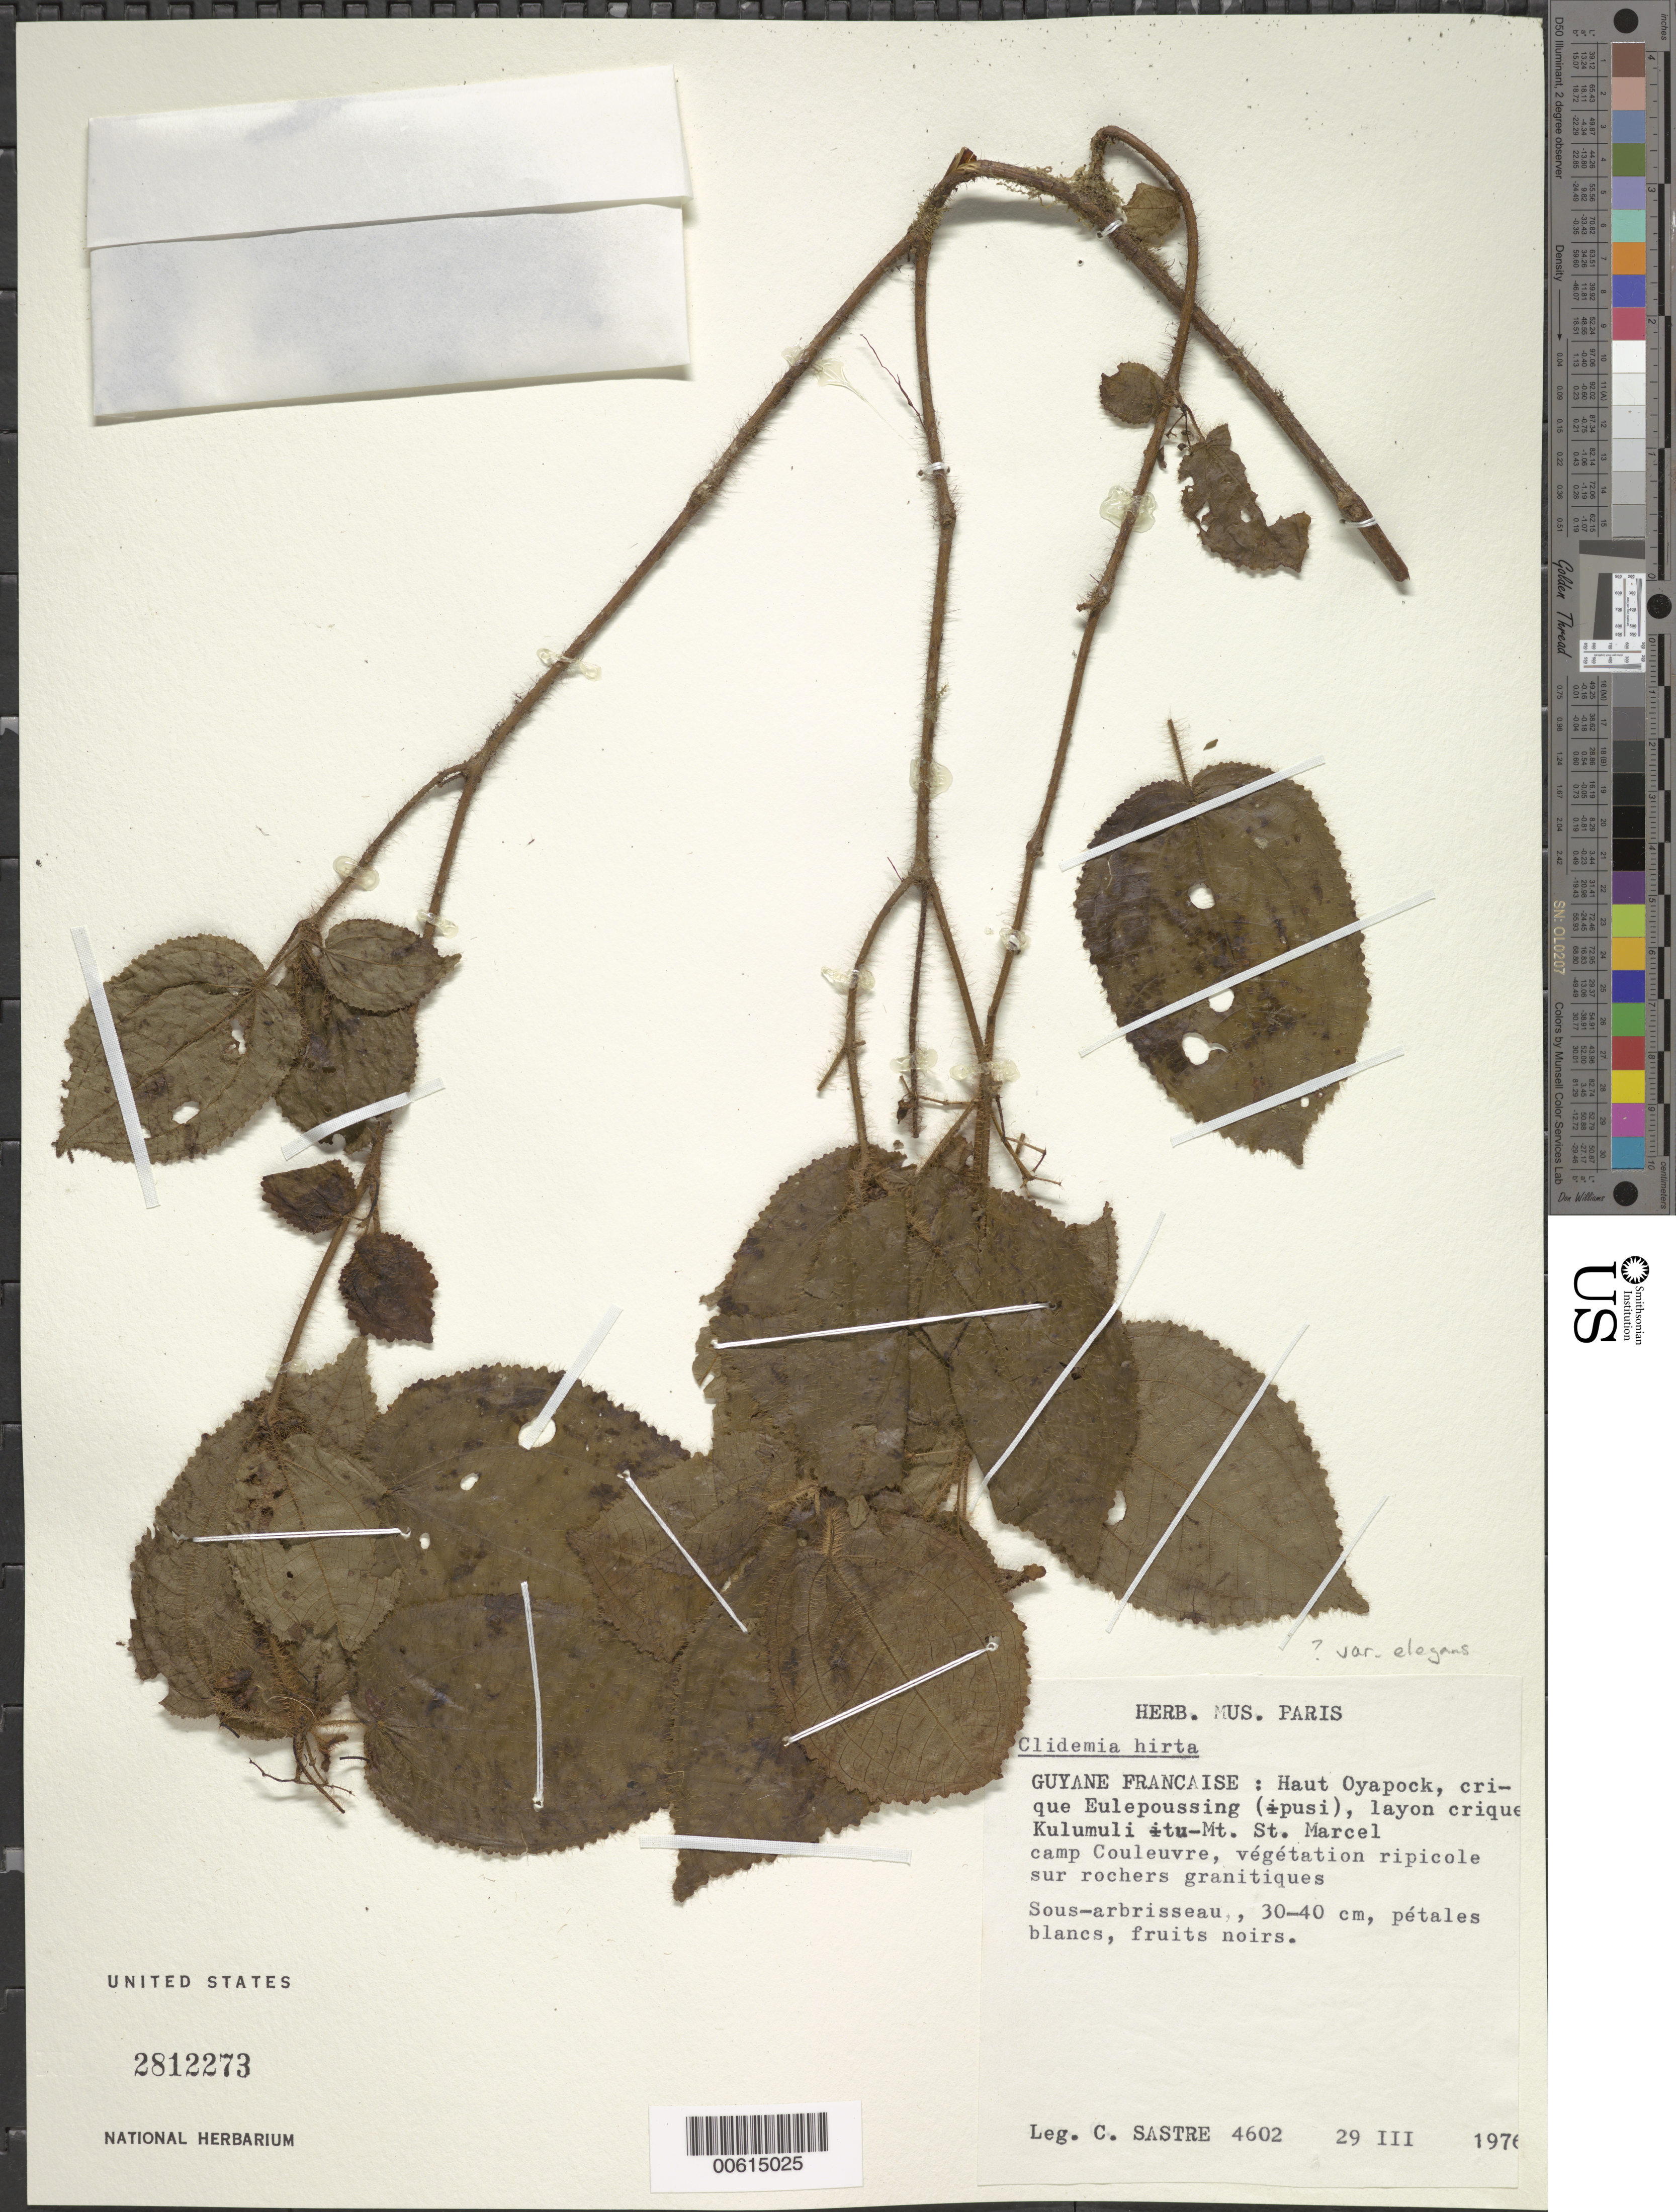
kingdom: Plantae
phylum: Tracheophyta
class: Magnoliopsida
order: Myrtales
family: Melastomataceae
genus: Clidemia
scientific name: Clidemia hirta var. elegans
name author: (Aubl.) Griseb.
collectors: C. H. L. Sastre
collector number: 4602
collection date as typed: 29-Mar-76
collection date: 1976-03-29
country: French Guiana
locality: Haut Oyapock, crique Eulepoussing, Mt. St. Marcel, camp Couleuvre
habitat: Vegetation ripicole sur rochers granitiques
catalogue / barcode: US 2812273